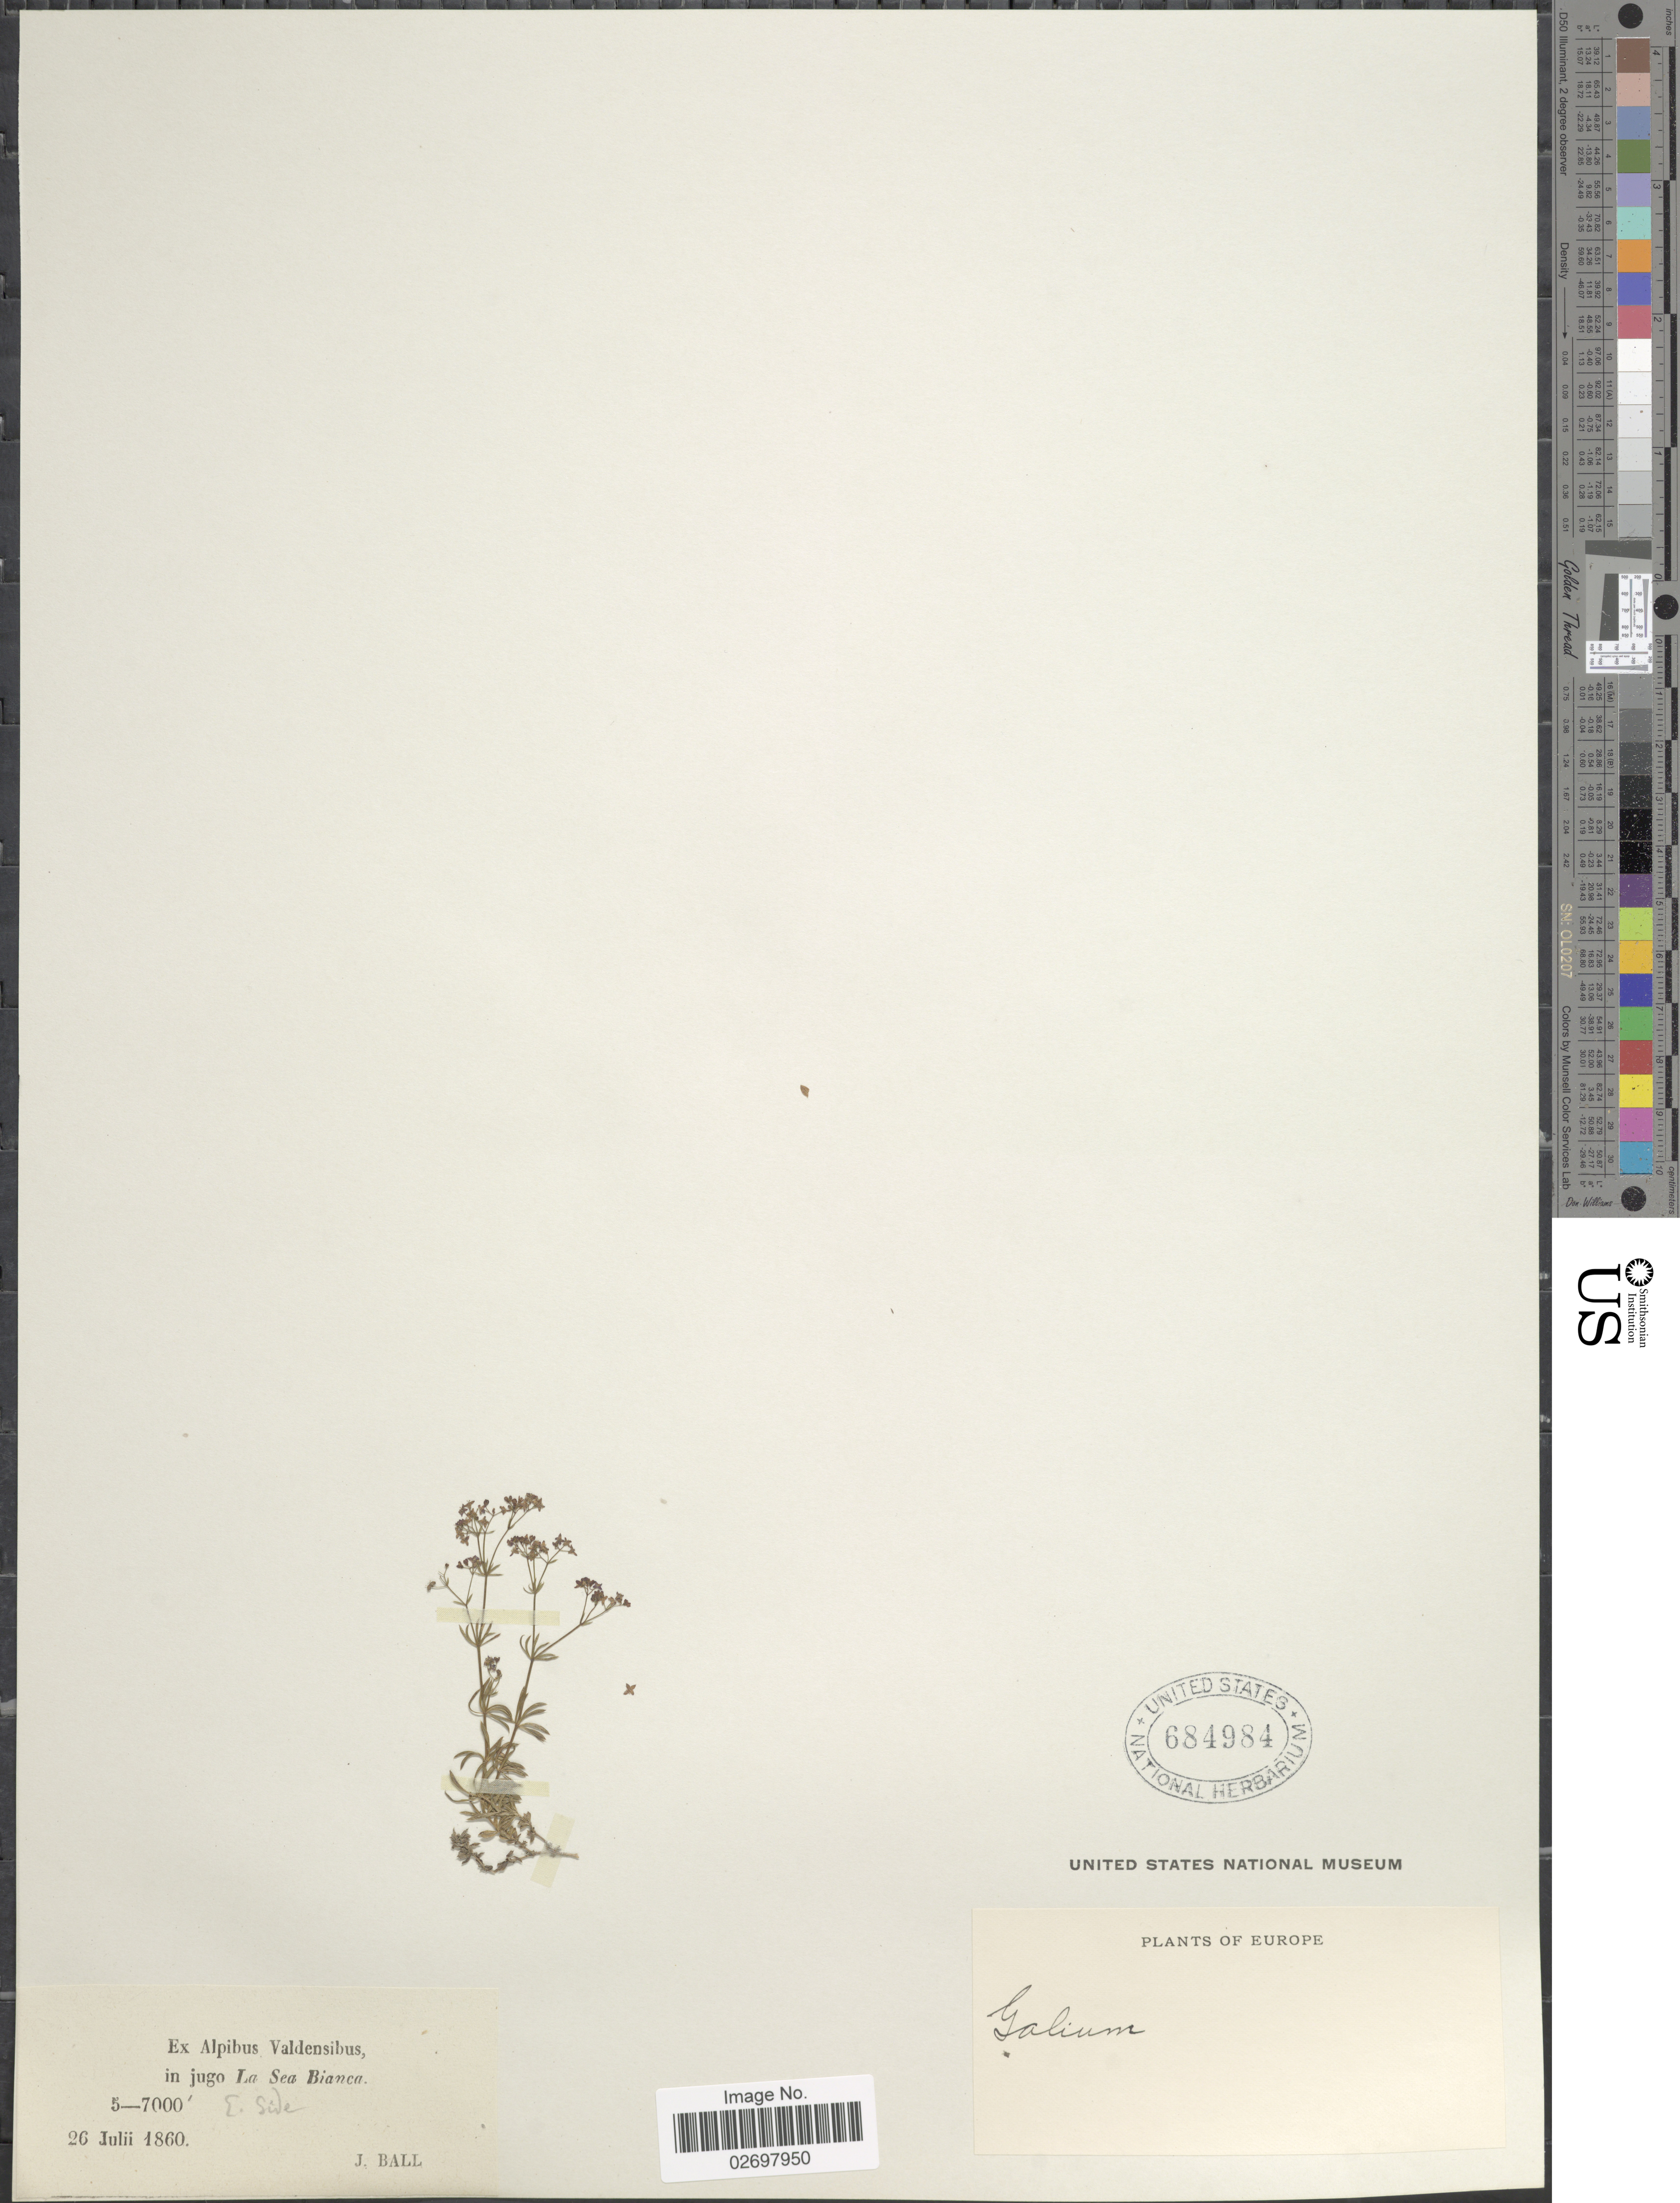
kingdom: Plantae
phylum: Tracheophyta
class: Magnoliopsida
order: Gentianales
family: Rubiaceae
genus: Galium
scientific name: Galium sp.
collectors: J. Ball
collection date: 1860-07-26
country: Italy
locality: Ex Alpibus Valdensibu in jugo La Sea Bianca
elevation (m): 1524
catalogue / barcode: US 684984